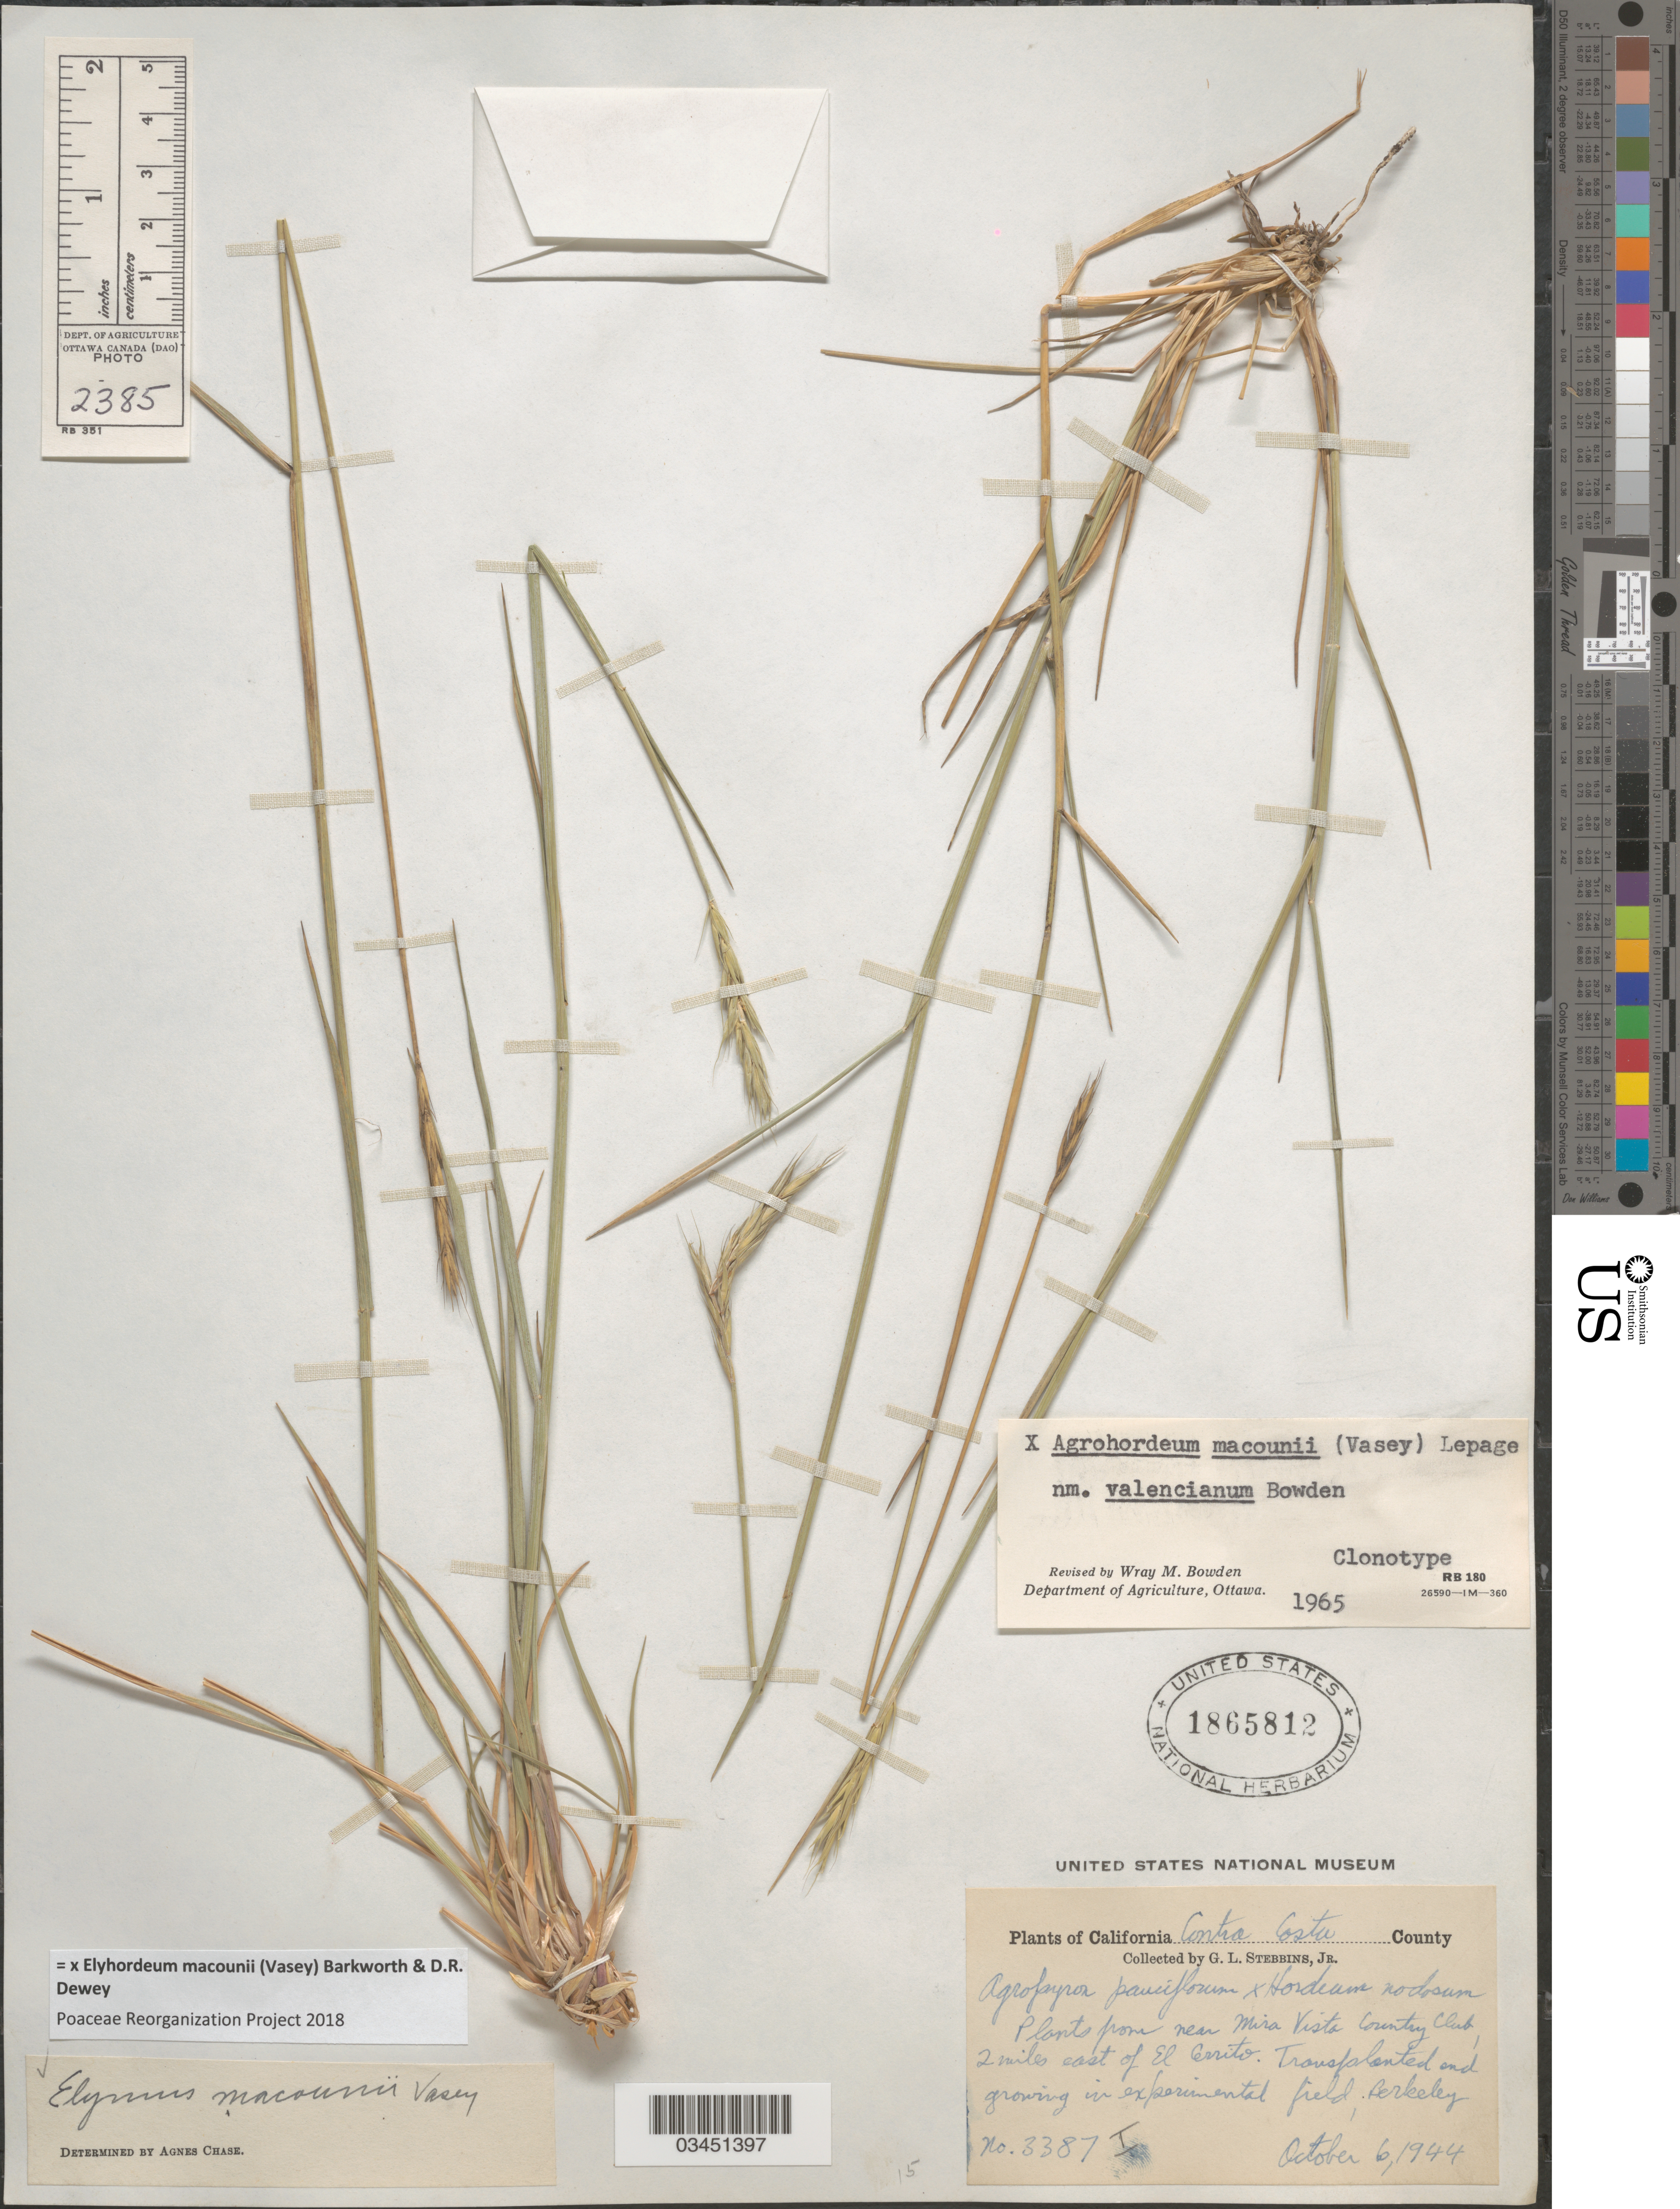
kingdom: Plantae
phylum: Tracheophyta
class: Liliopsida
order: Poales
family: Poaceae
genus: Elyhordeum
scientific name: x Elyhordeum macounii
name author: (Vasey) Barkworth & Dewey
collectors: G. L. Stebbins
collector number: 3387I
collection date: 1944-10-06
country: United States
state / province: California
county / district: Contra Costa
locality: Contra Costa County. Plants from near Mira Vista Country Club, 2 miles east of El Cerrito.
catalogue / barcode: US 1865812